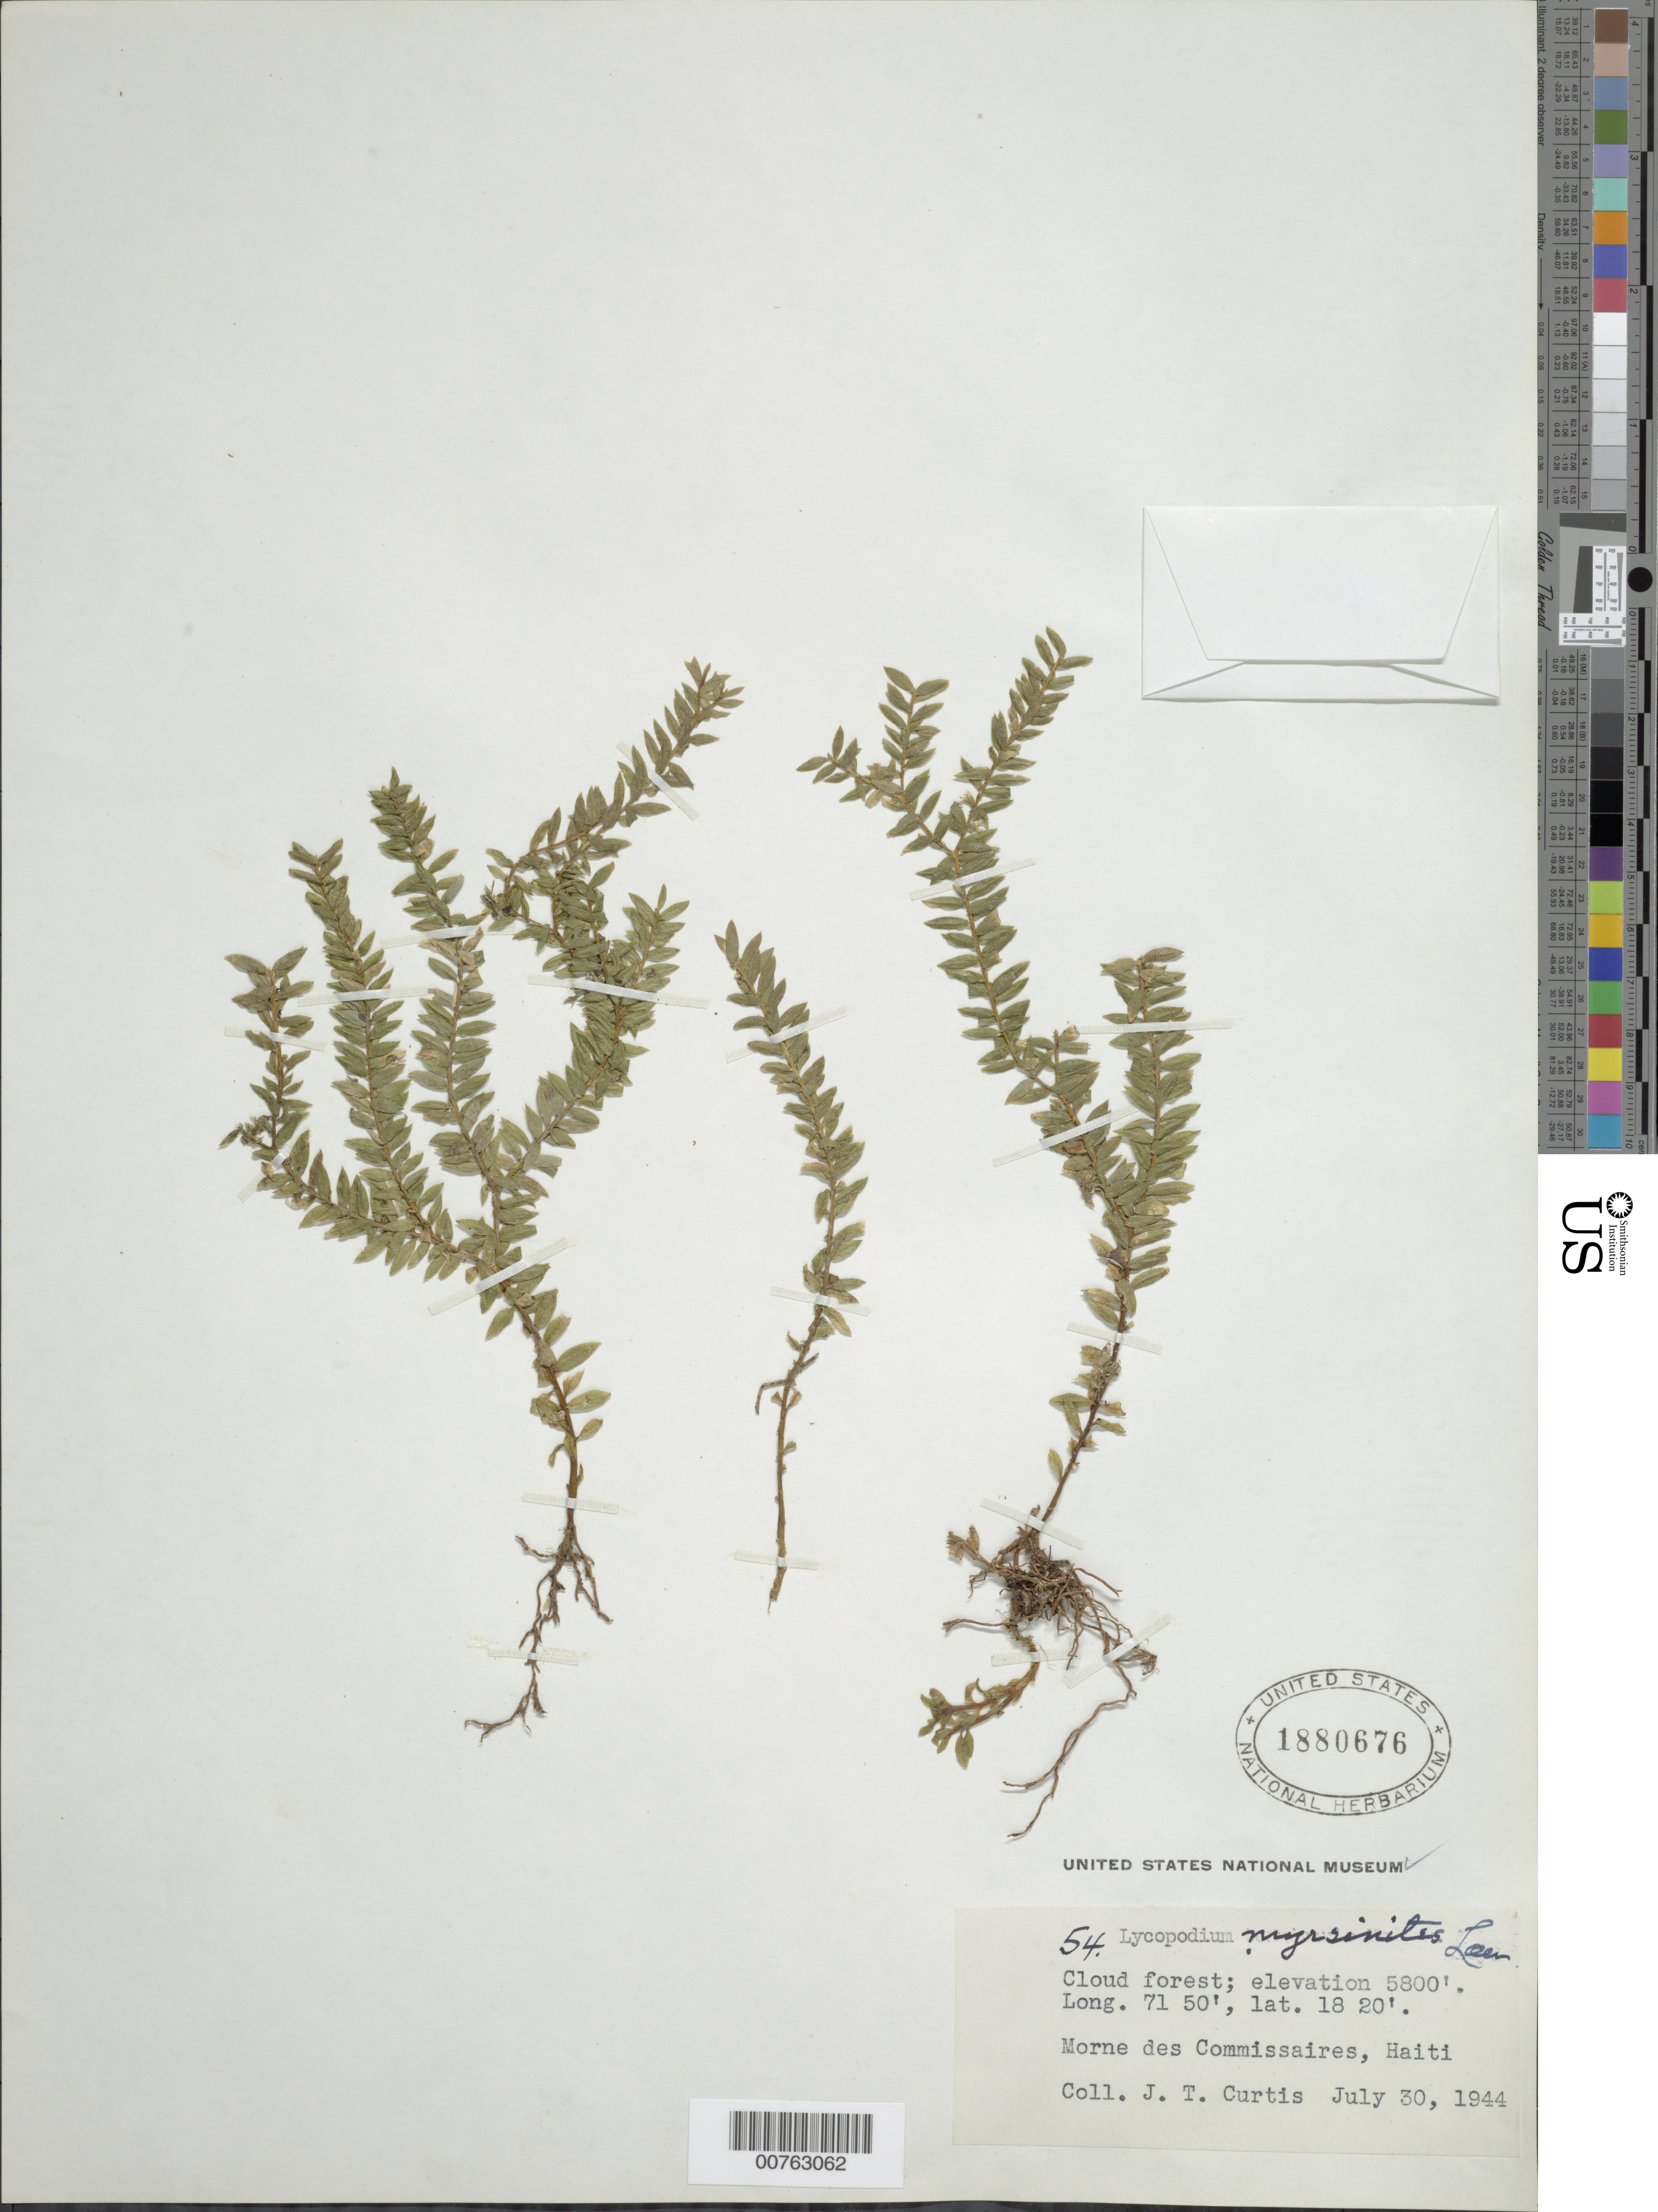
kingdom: Plantae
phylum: Tracheophyta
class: Lycopodiopsida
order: Lycopodiales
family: Lycopodiaceae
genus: Phlegmariurus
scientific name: Phlegmariurus myrsinites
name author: (Lam.) B. Øllg.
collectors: J. Curtis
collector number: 54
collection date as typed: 30 Jul 1944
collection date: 1944-07-30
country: Haiti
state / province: Ouest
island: Hispaniola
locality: Morne des Commissaires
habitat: Cloud forest, on trees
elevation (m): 1768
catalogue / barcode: US 1880676